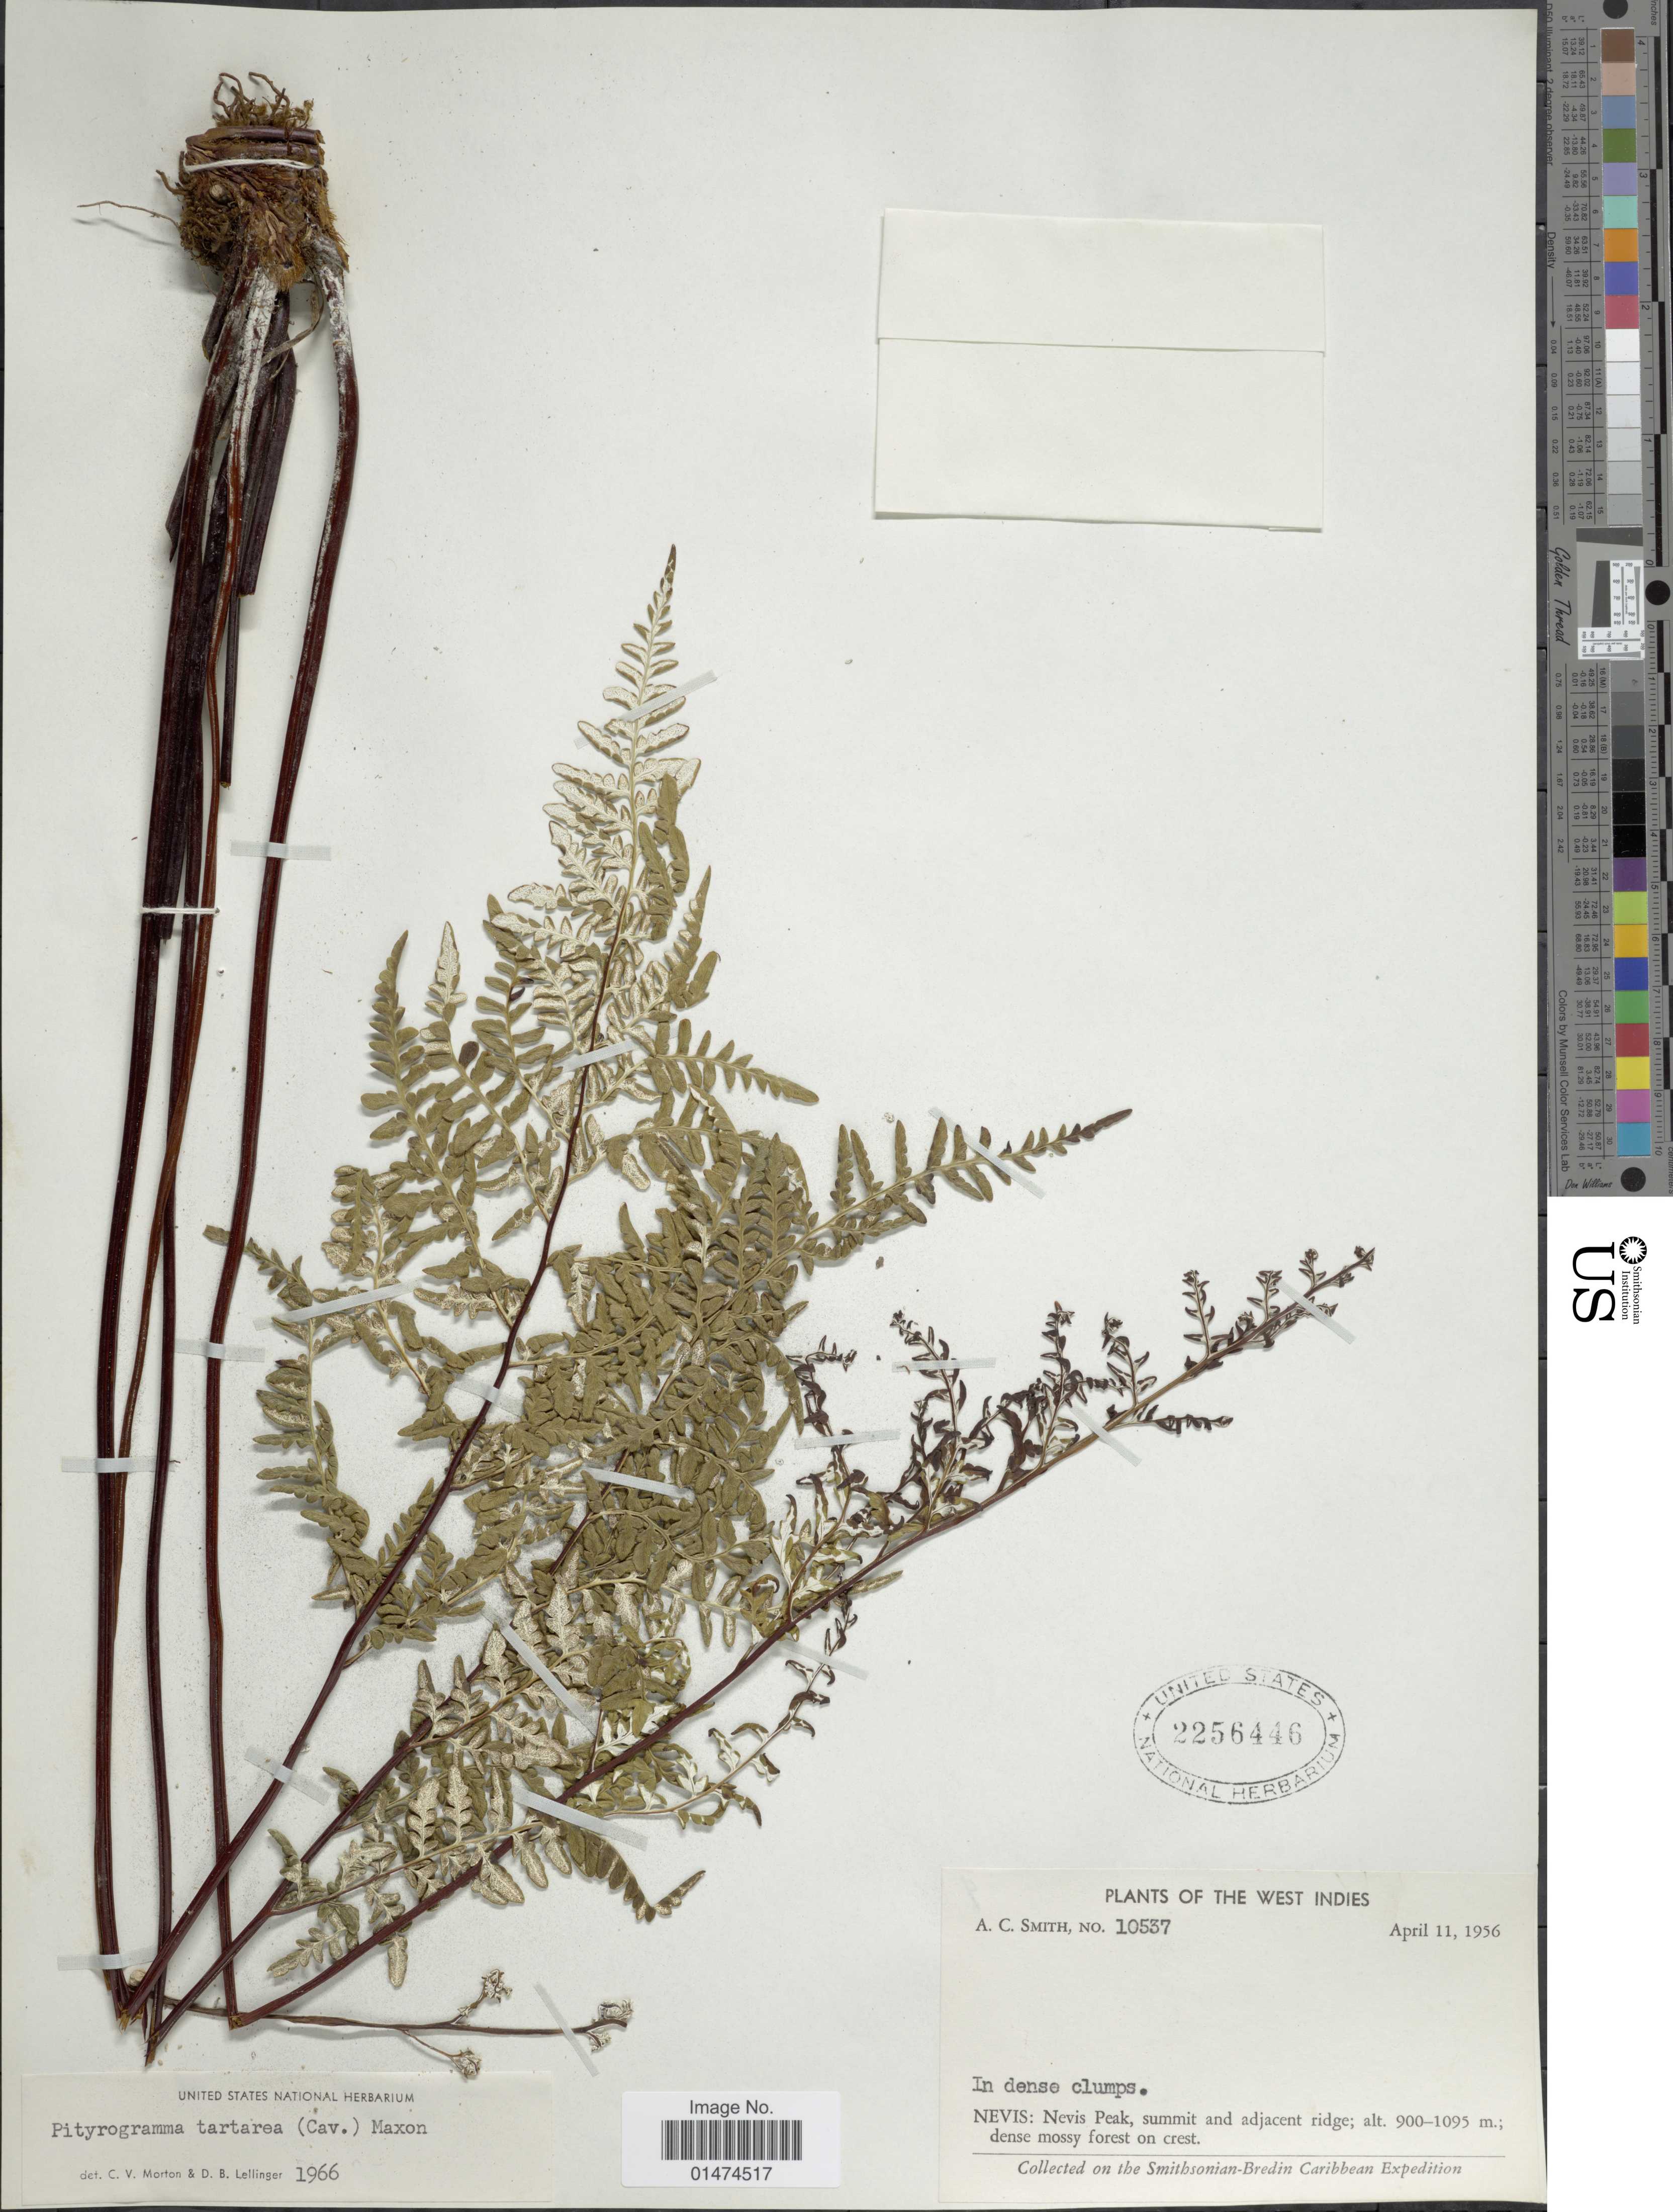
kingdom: Plantae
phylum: Tracheophyta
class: Polypodiopsida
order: Polypodiales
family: Pteridaceae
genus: Pityrogramma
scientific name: Pityrogramma ebenea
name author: (L.) Proctor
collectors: A. C. Smith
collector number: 10537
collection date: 1956-04-11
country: St. Christopher-Nevis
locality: West Indies, Nevis: Nevis Peak, summit and adjacemt ridge.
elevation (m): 900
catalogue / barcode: US 2256446